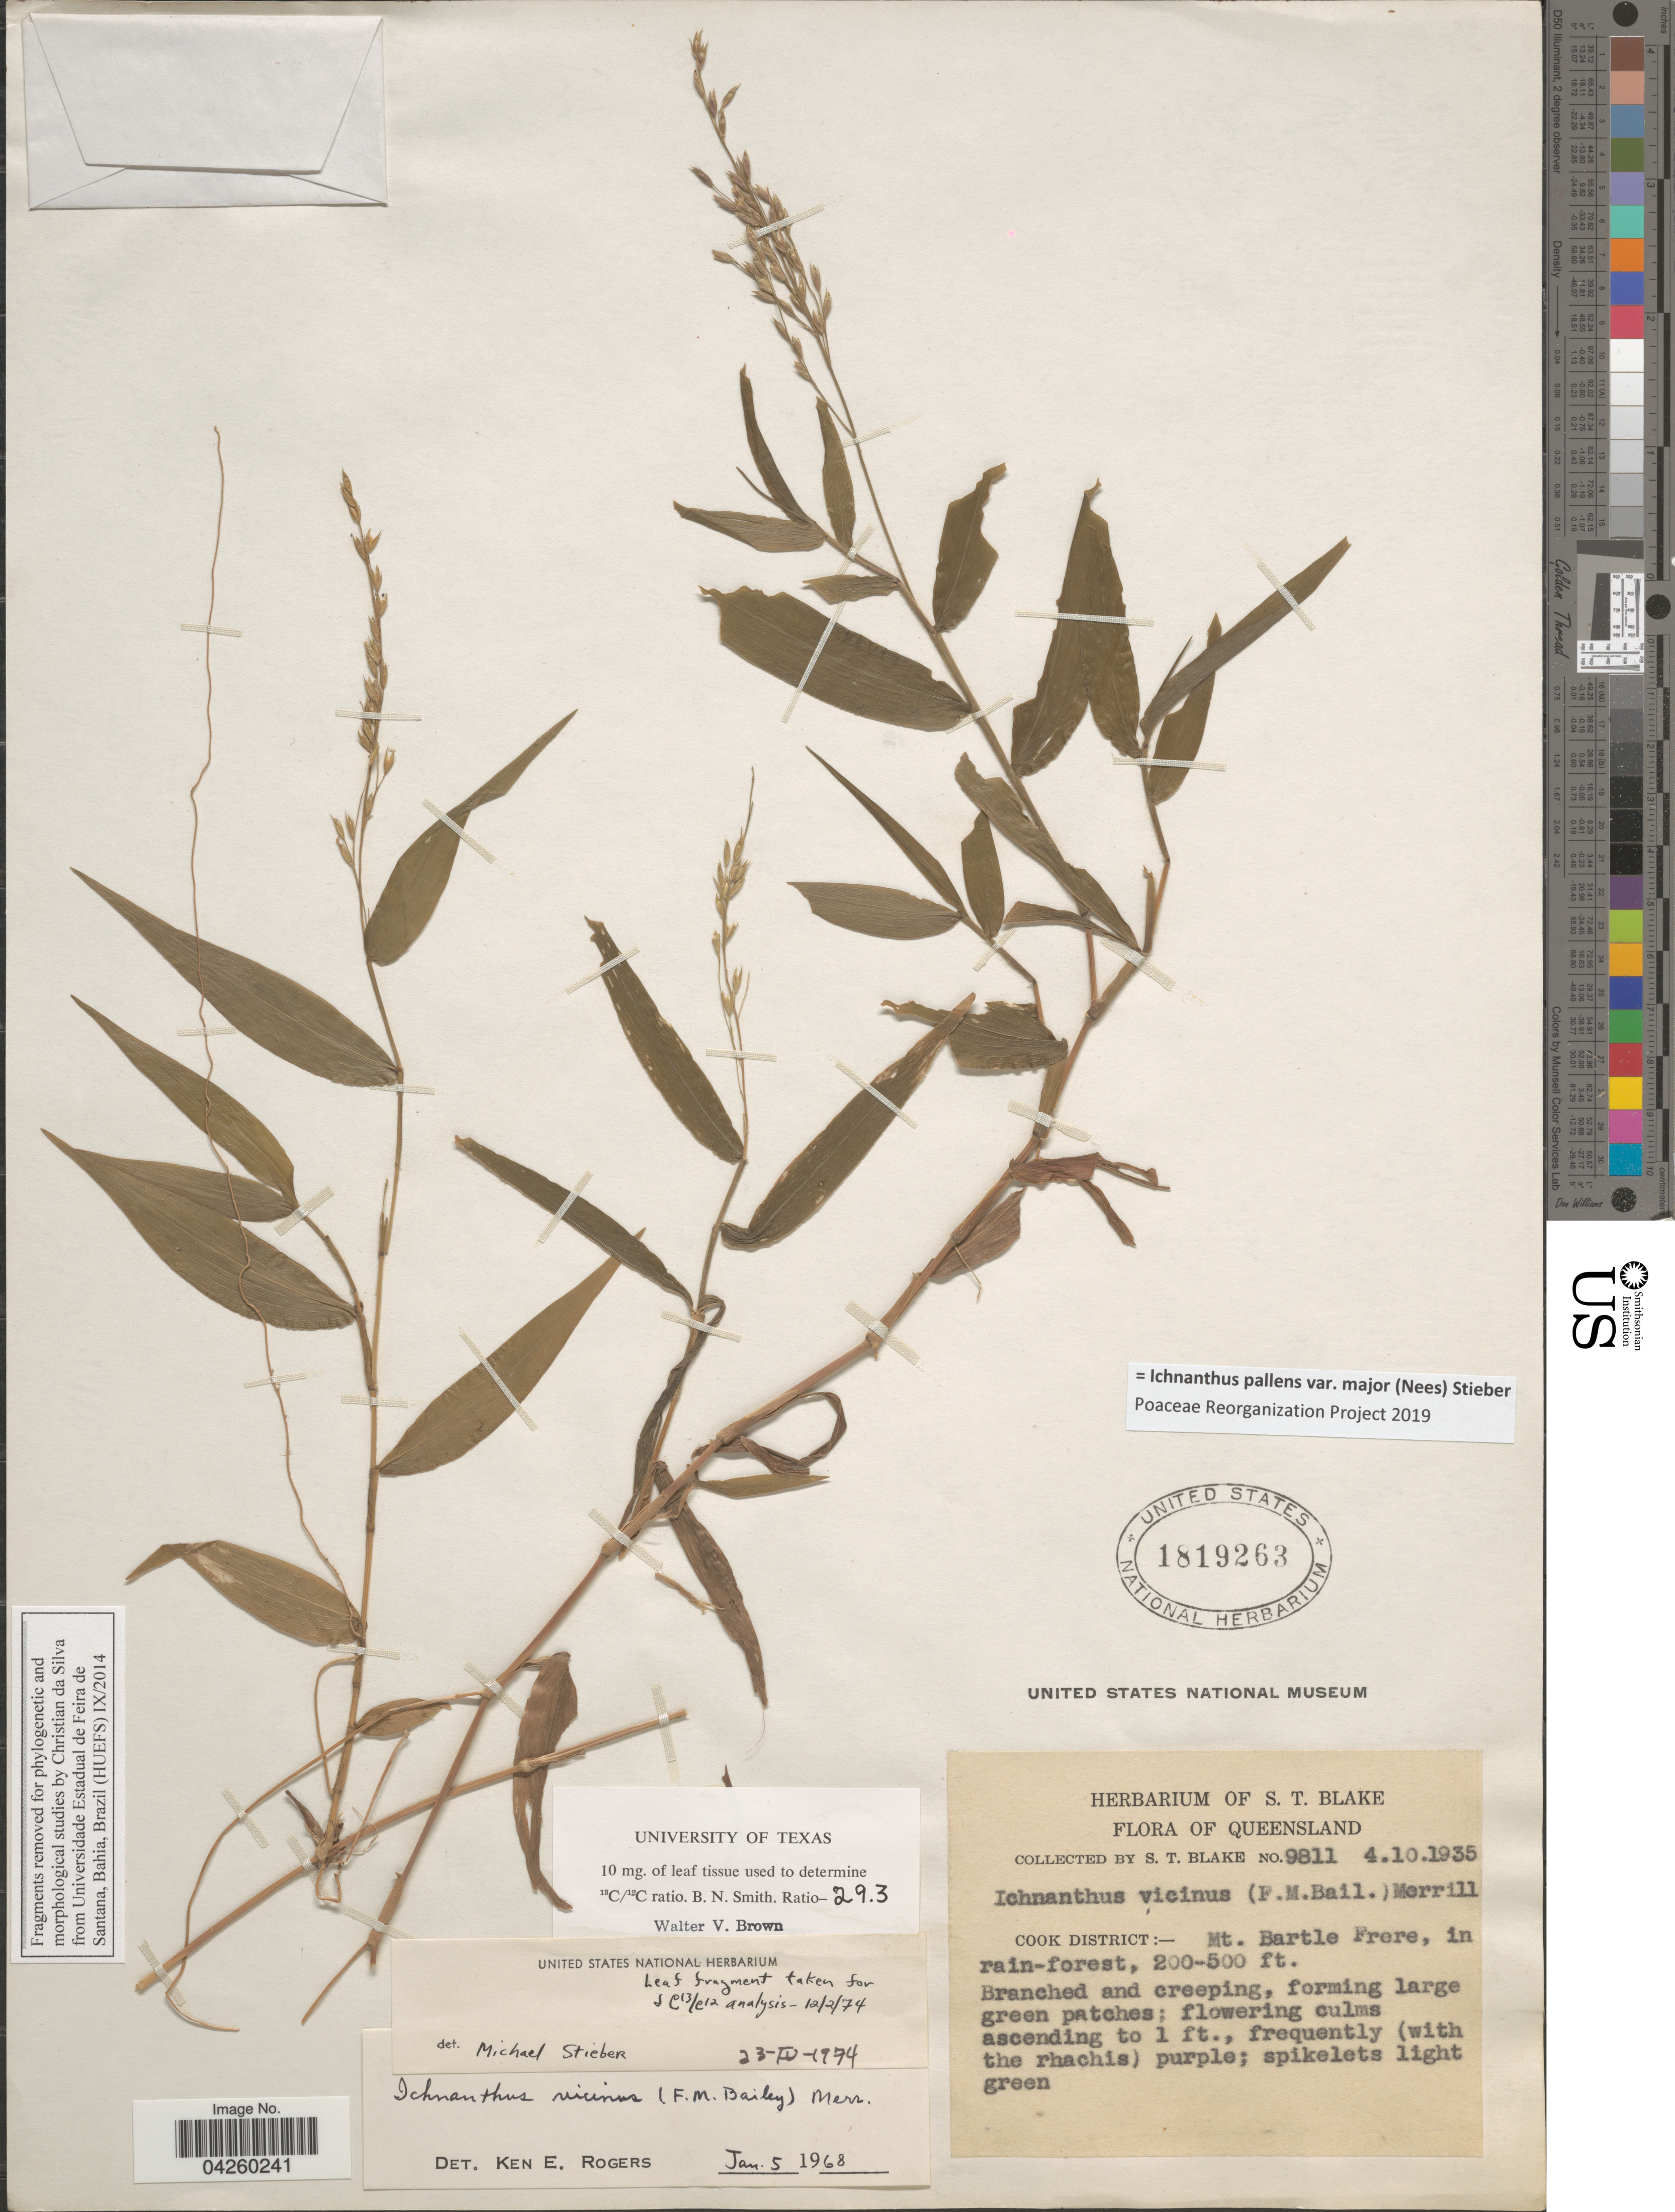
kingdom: Plantae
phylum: Tracheophyta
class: Liliopsida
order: Poales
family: Poaceae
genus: Ichnanthus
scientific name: Ichnanthus pallens var. major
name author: (Nees) Stieber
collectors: S. T. Blake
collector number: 9811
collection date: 1935-10-04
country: Australia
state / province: Queensland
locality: Cook District: - Mt. Bartle Frere, in rain-forest.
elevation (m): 61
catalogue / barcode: US 1819263